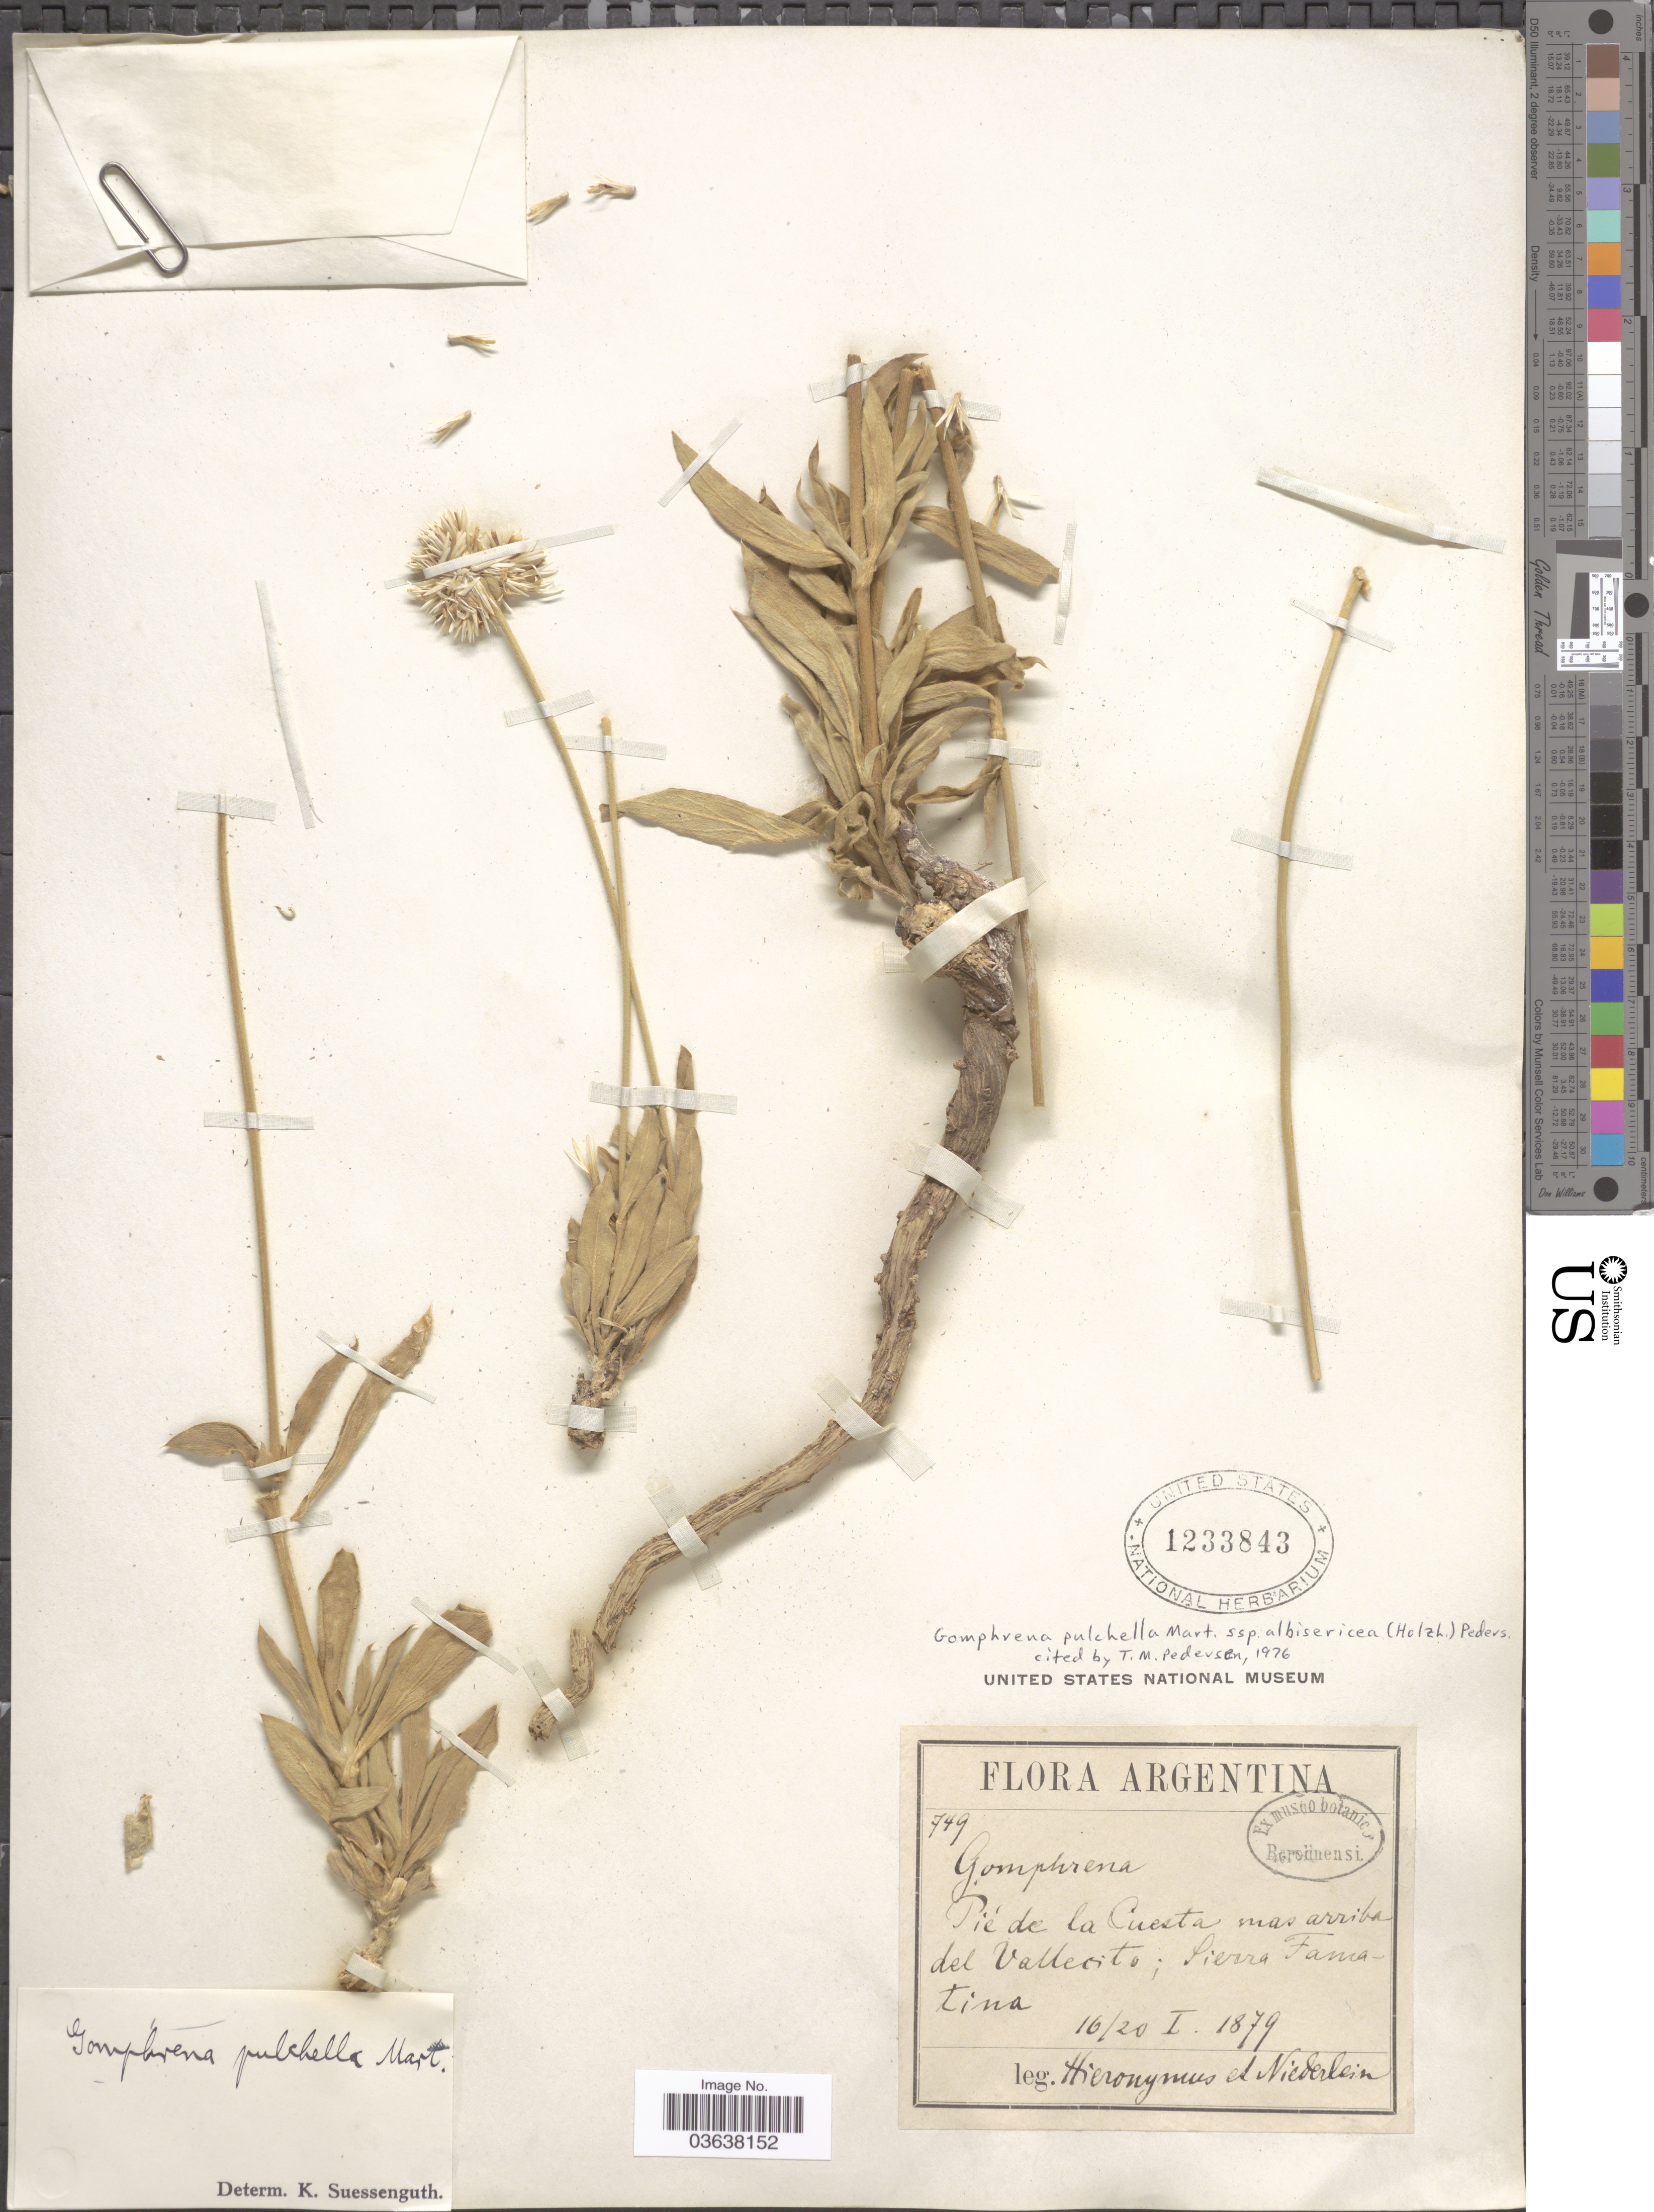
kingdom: Plantae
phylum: Tracheophyta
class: Magnoliopsida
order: Caryophyllales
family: Amaranthaceae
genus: Gomphrena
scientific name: Gomphrena pulchella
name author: Mart.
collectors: -. Hieronymus & Niederlein, --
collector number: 749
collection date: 1879-01-16/1879-01-20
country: Argentina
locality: Pié de la Cuesta mas arriba del Vallecito; Sierra Famatina.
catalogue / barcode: US 1233843